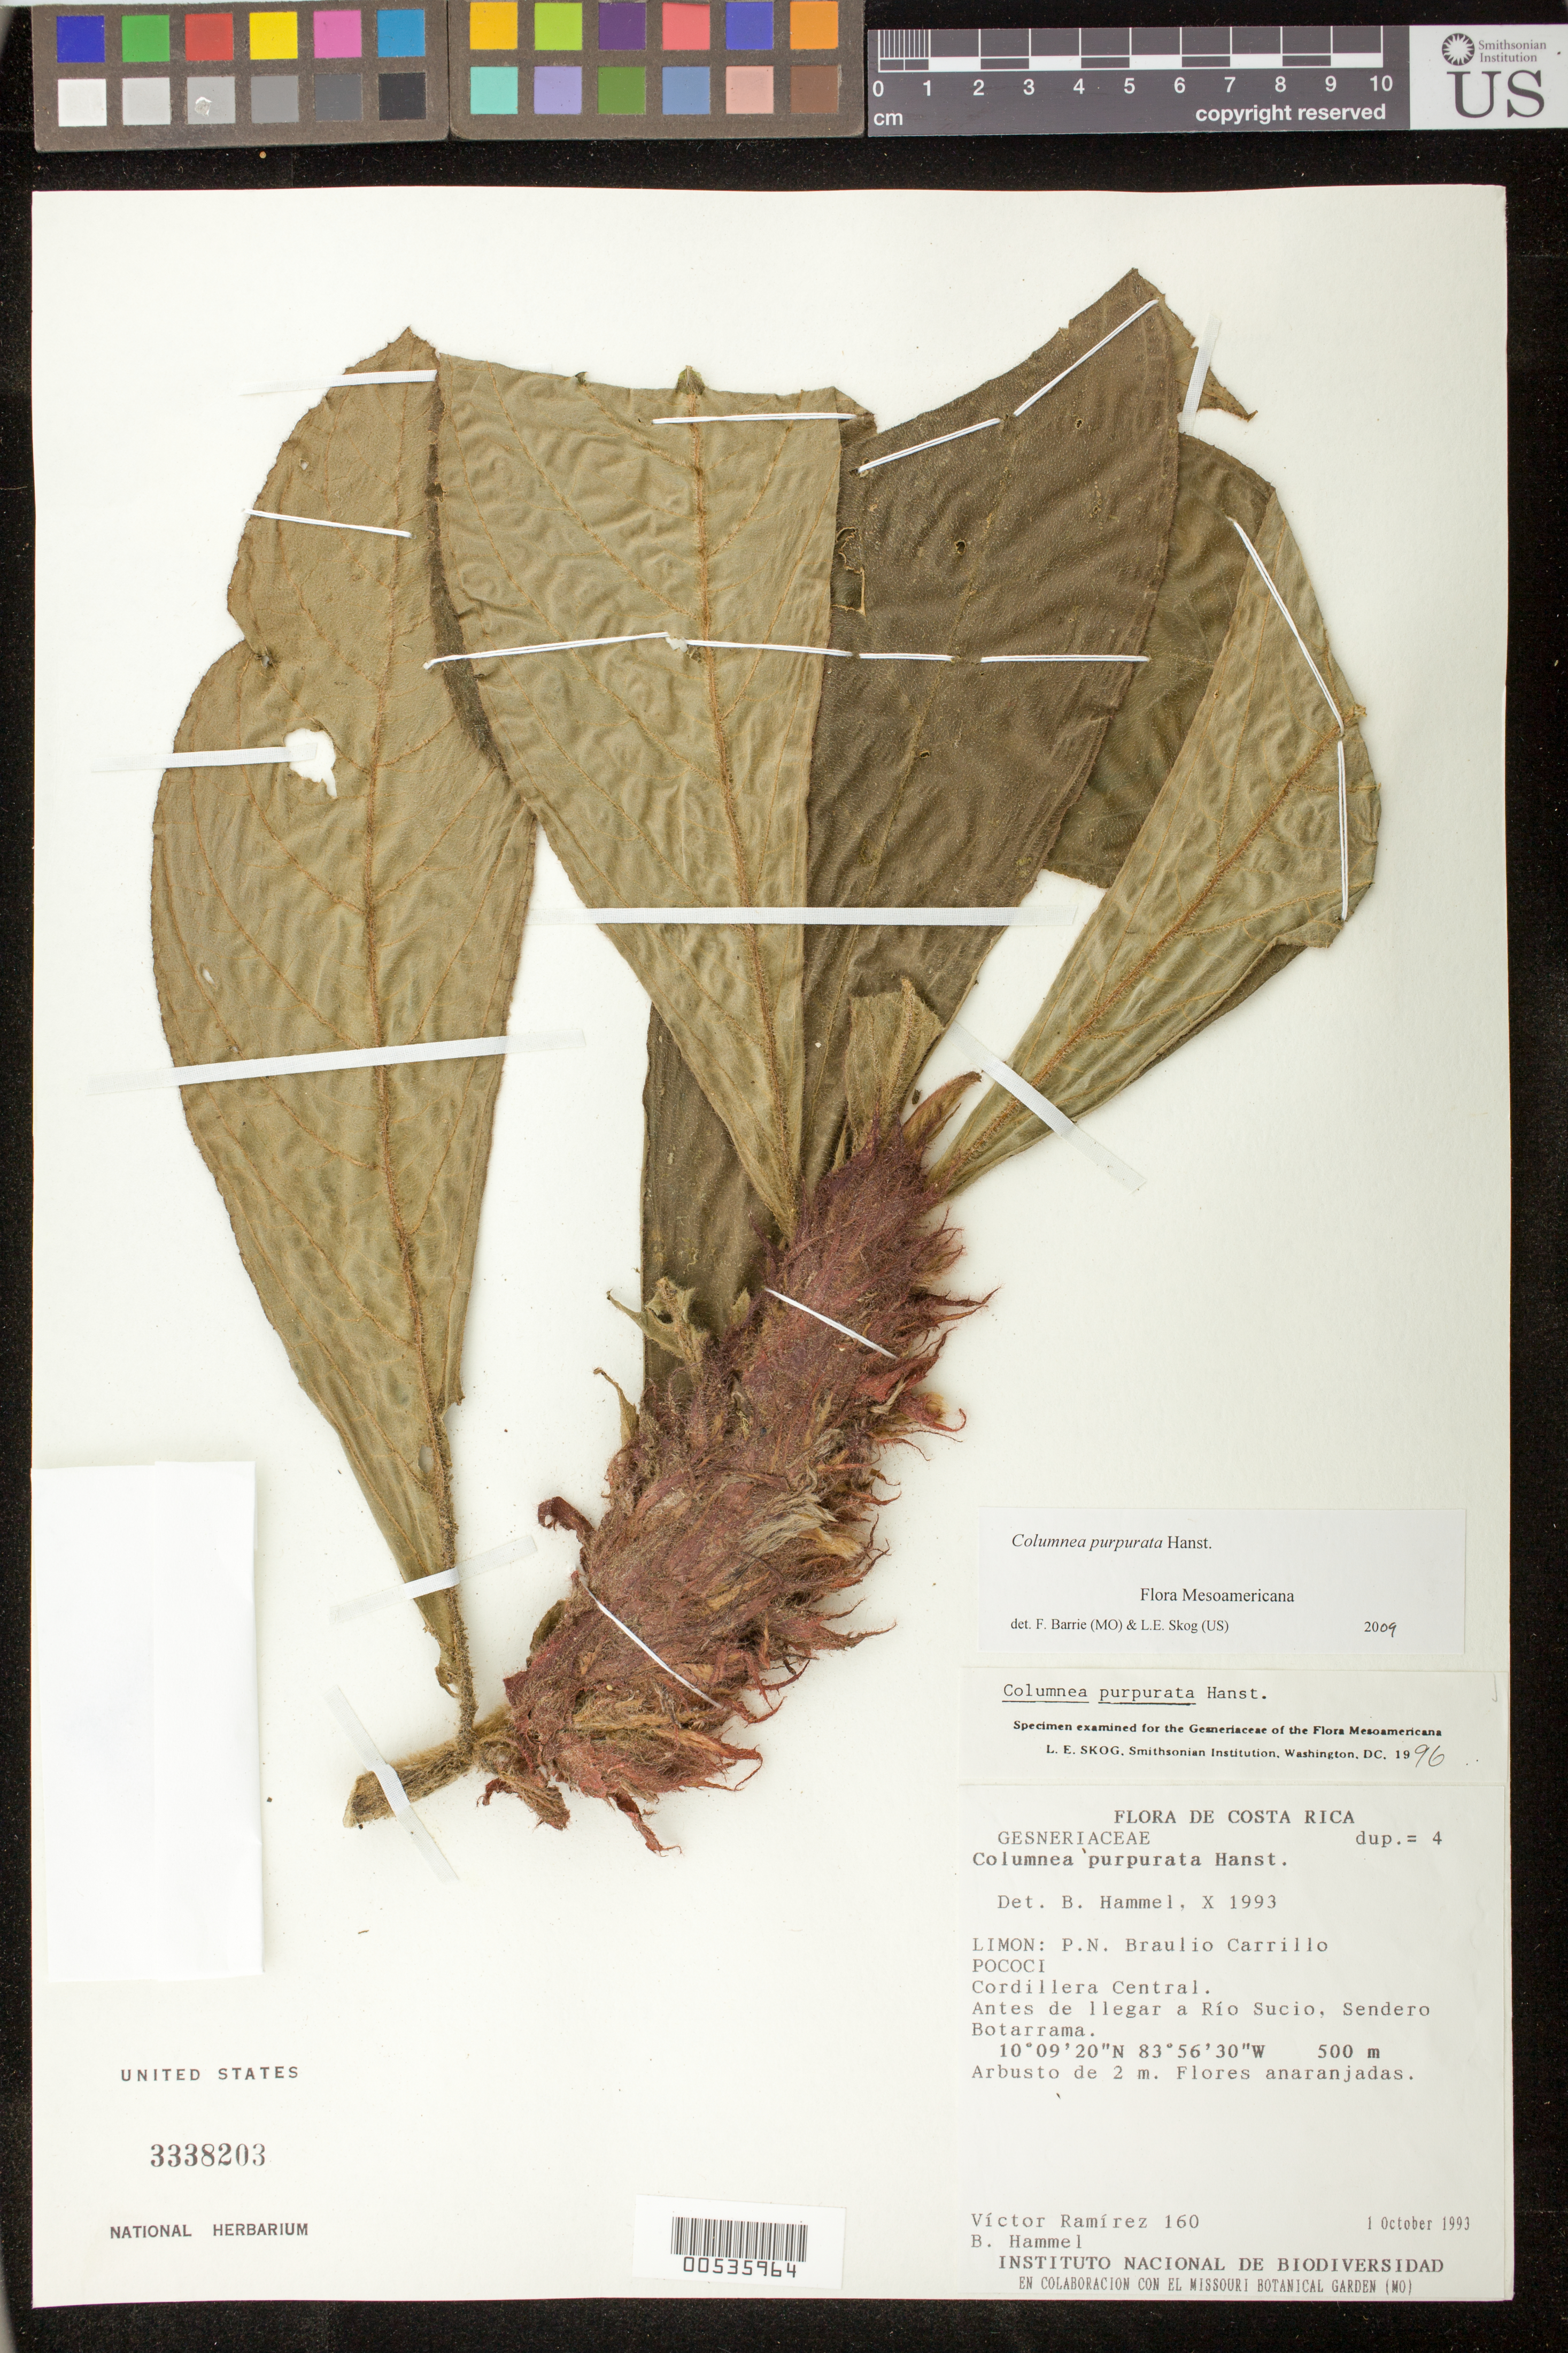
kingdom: Plantae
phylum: Tracheophyta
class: Magnoliopsida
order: Lamiales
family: Gesneriaceae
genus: Columnea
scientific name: Columnea purpurata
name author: Hanst.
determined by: Skog, Laurence E.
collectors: V. Ramirez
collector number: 160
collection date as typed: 01 Oct 1993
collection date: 1993-10-01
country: Costa Rica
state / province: Limón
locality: P.N. Braulio Carrillo, Pococi, Cordillera Central, antes de llegar a Río Sucio, Sendero Botarrama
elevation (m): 500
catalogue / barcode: US 3338203